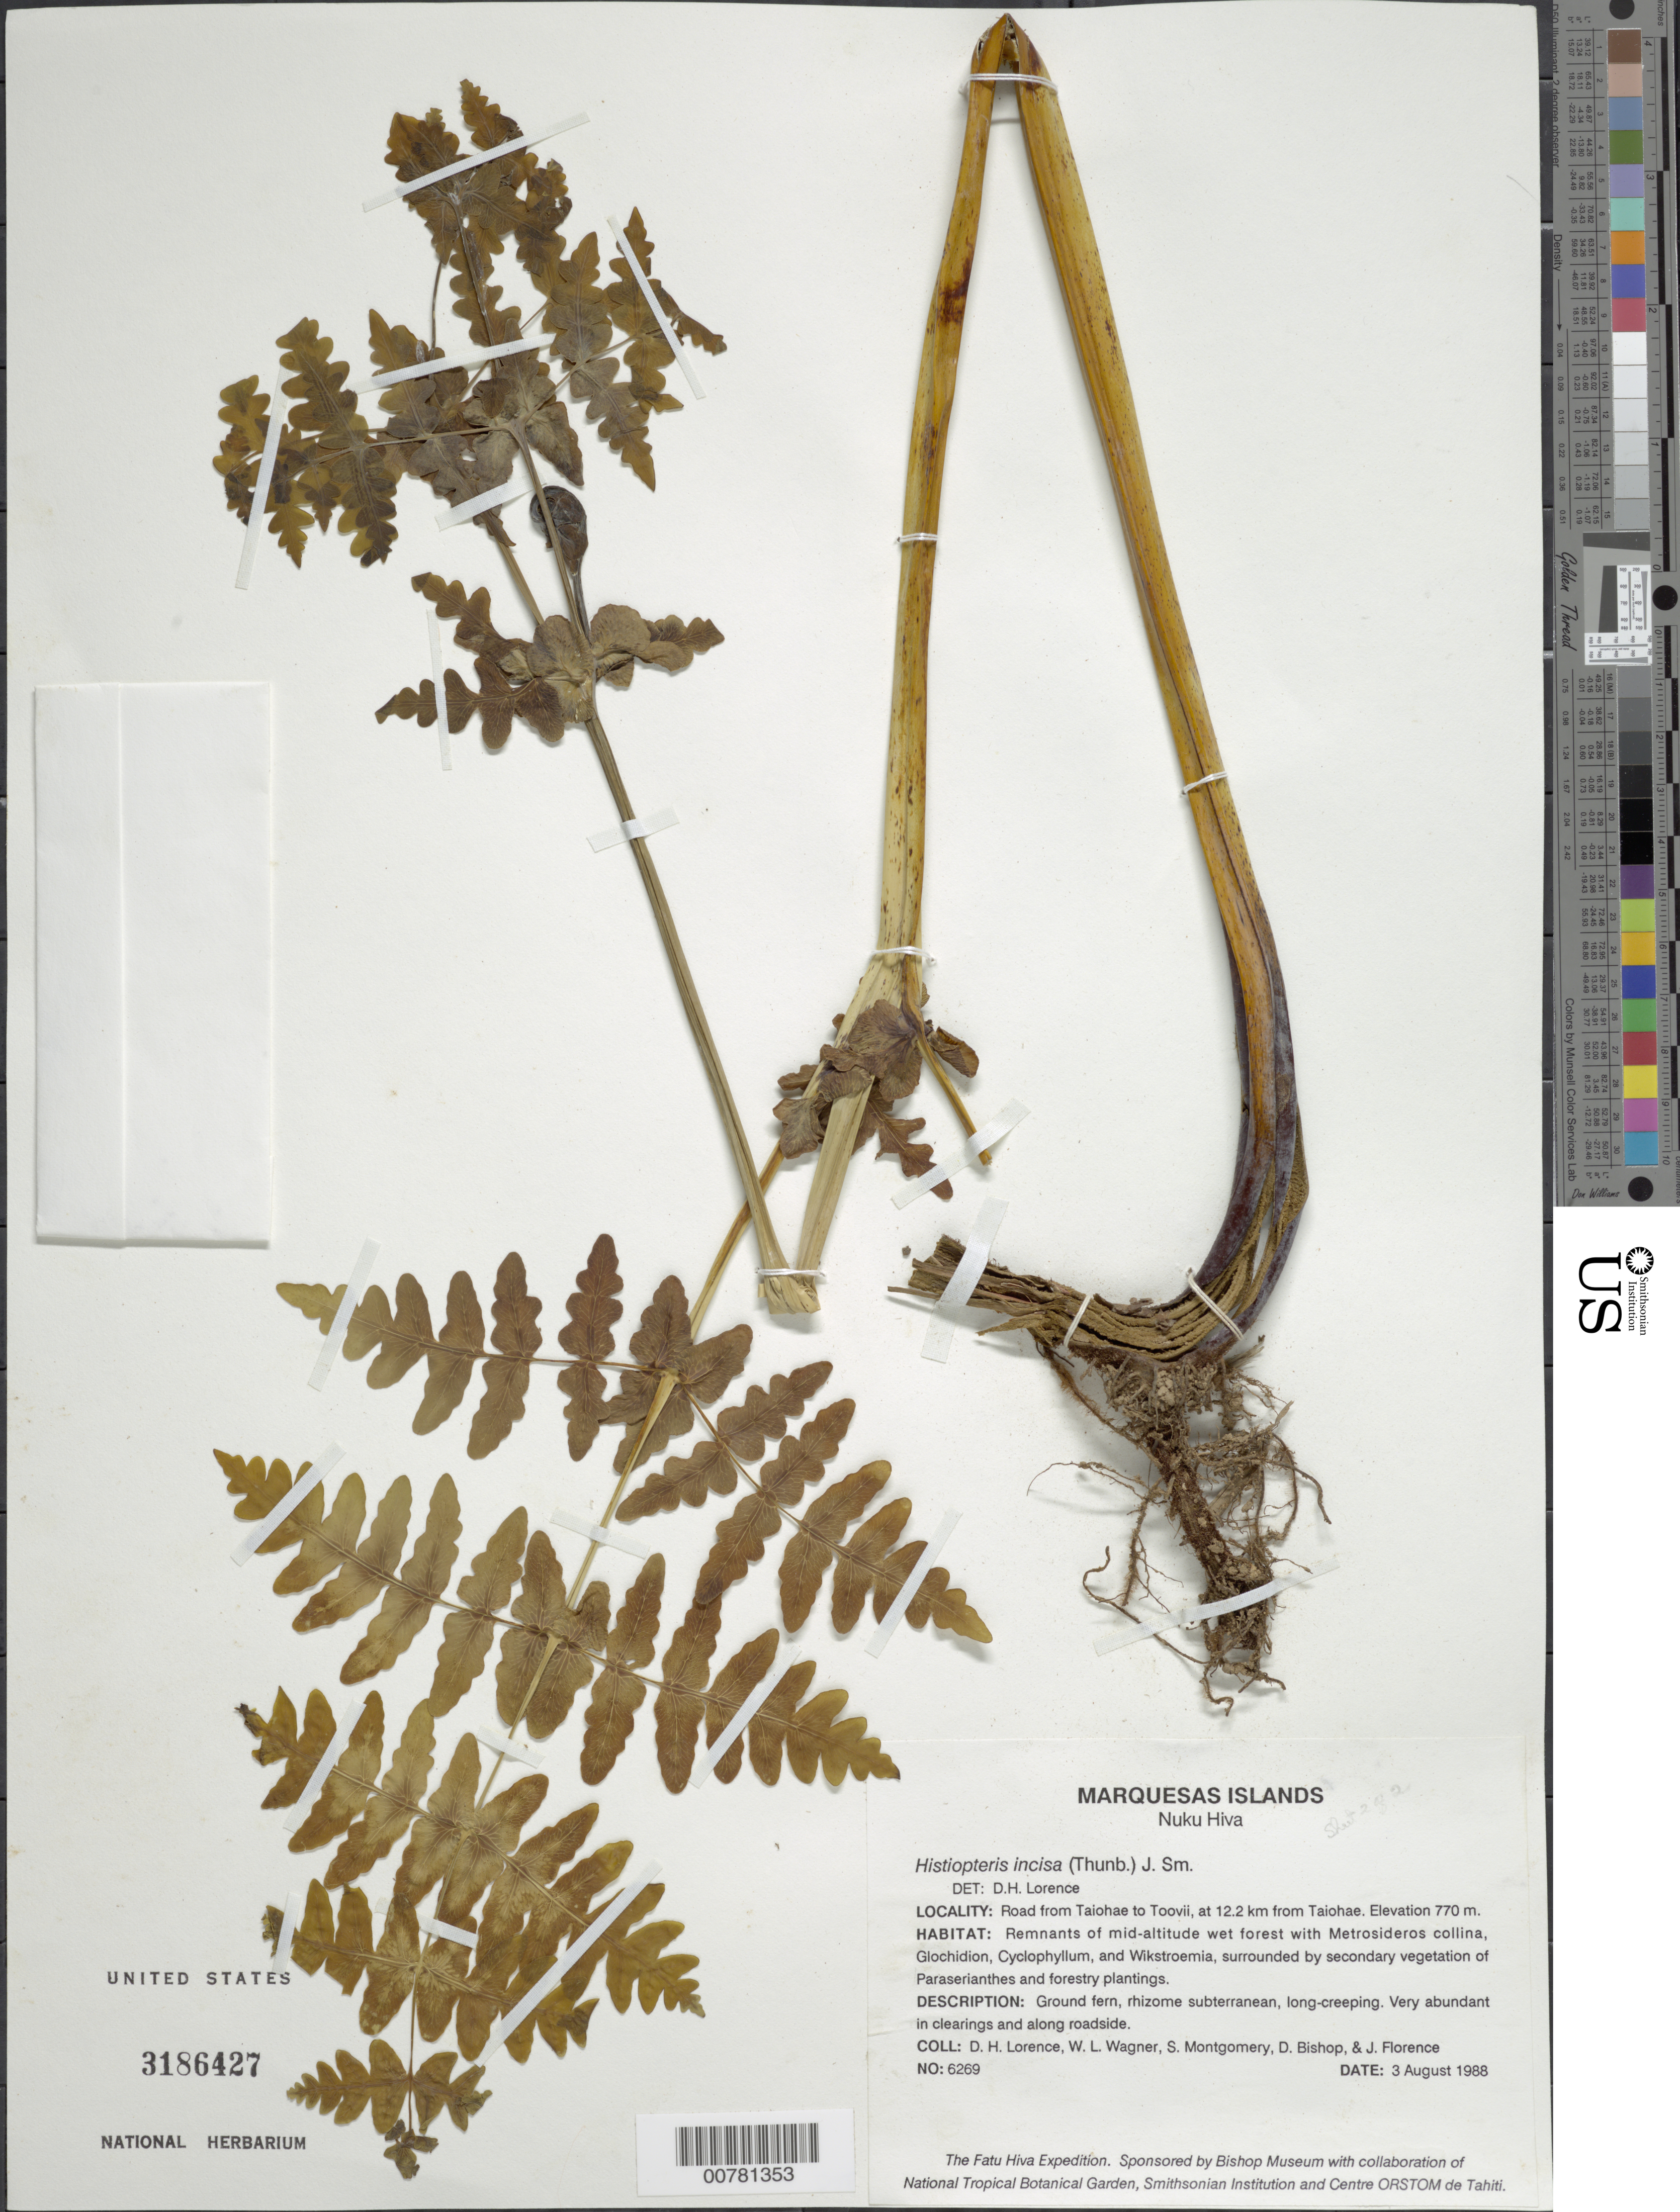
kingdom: Plantae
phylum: Tracheophyta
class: Polypodiopsida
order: Polypodiales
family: Dennstaedtiaceae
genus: Histiopteris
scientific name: Histiopteris incisa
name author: (Thunb.) J. Sm.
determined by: Wood, Kenneth R.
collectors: D. Lorence, W. L. Wagner, S. Montgomery, D. Bishop & J. Florence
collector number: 6269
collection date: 1988-08-03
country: French Polynesia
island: Nuku Hiva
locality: Road from Taiohae to Toovii, at 12.2 km from Taiohae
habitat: Remnants of mid-altitude wet forest. Surrounded by secondary vegetation of Paraserianthes and forestry plantings. Very abundant in clearings and along roadside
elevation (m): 770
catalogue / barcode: US 3186427